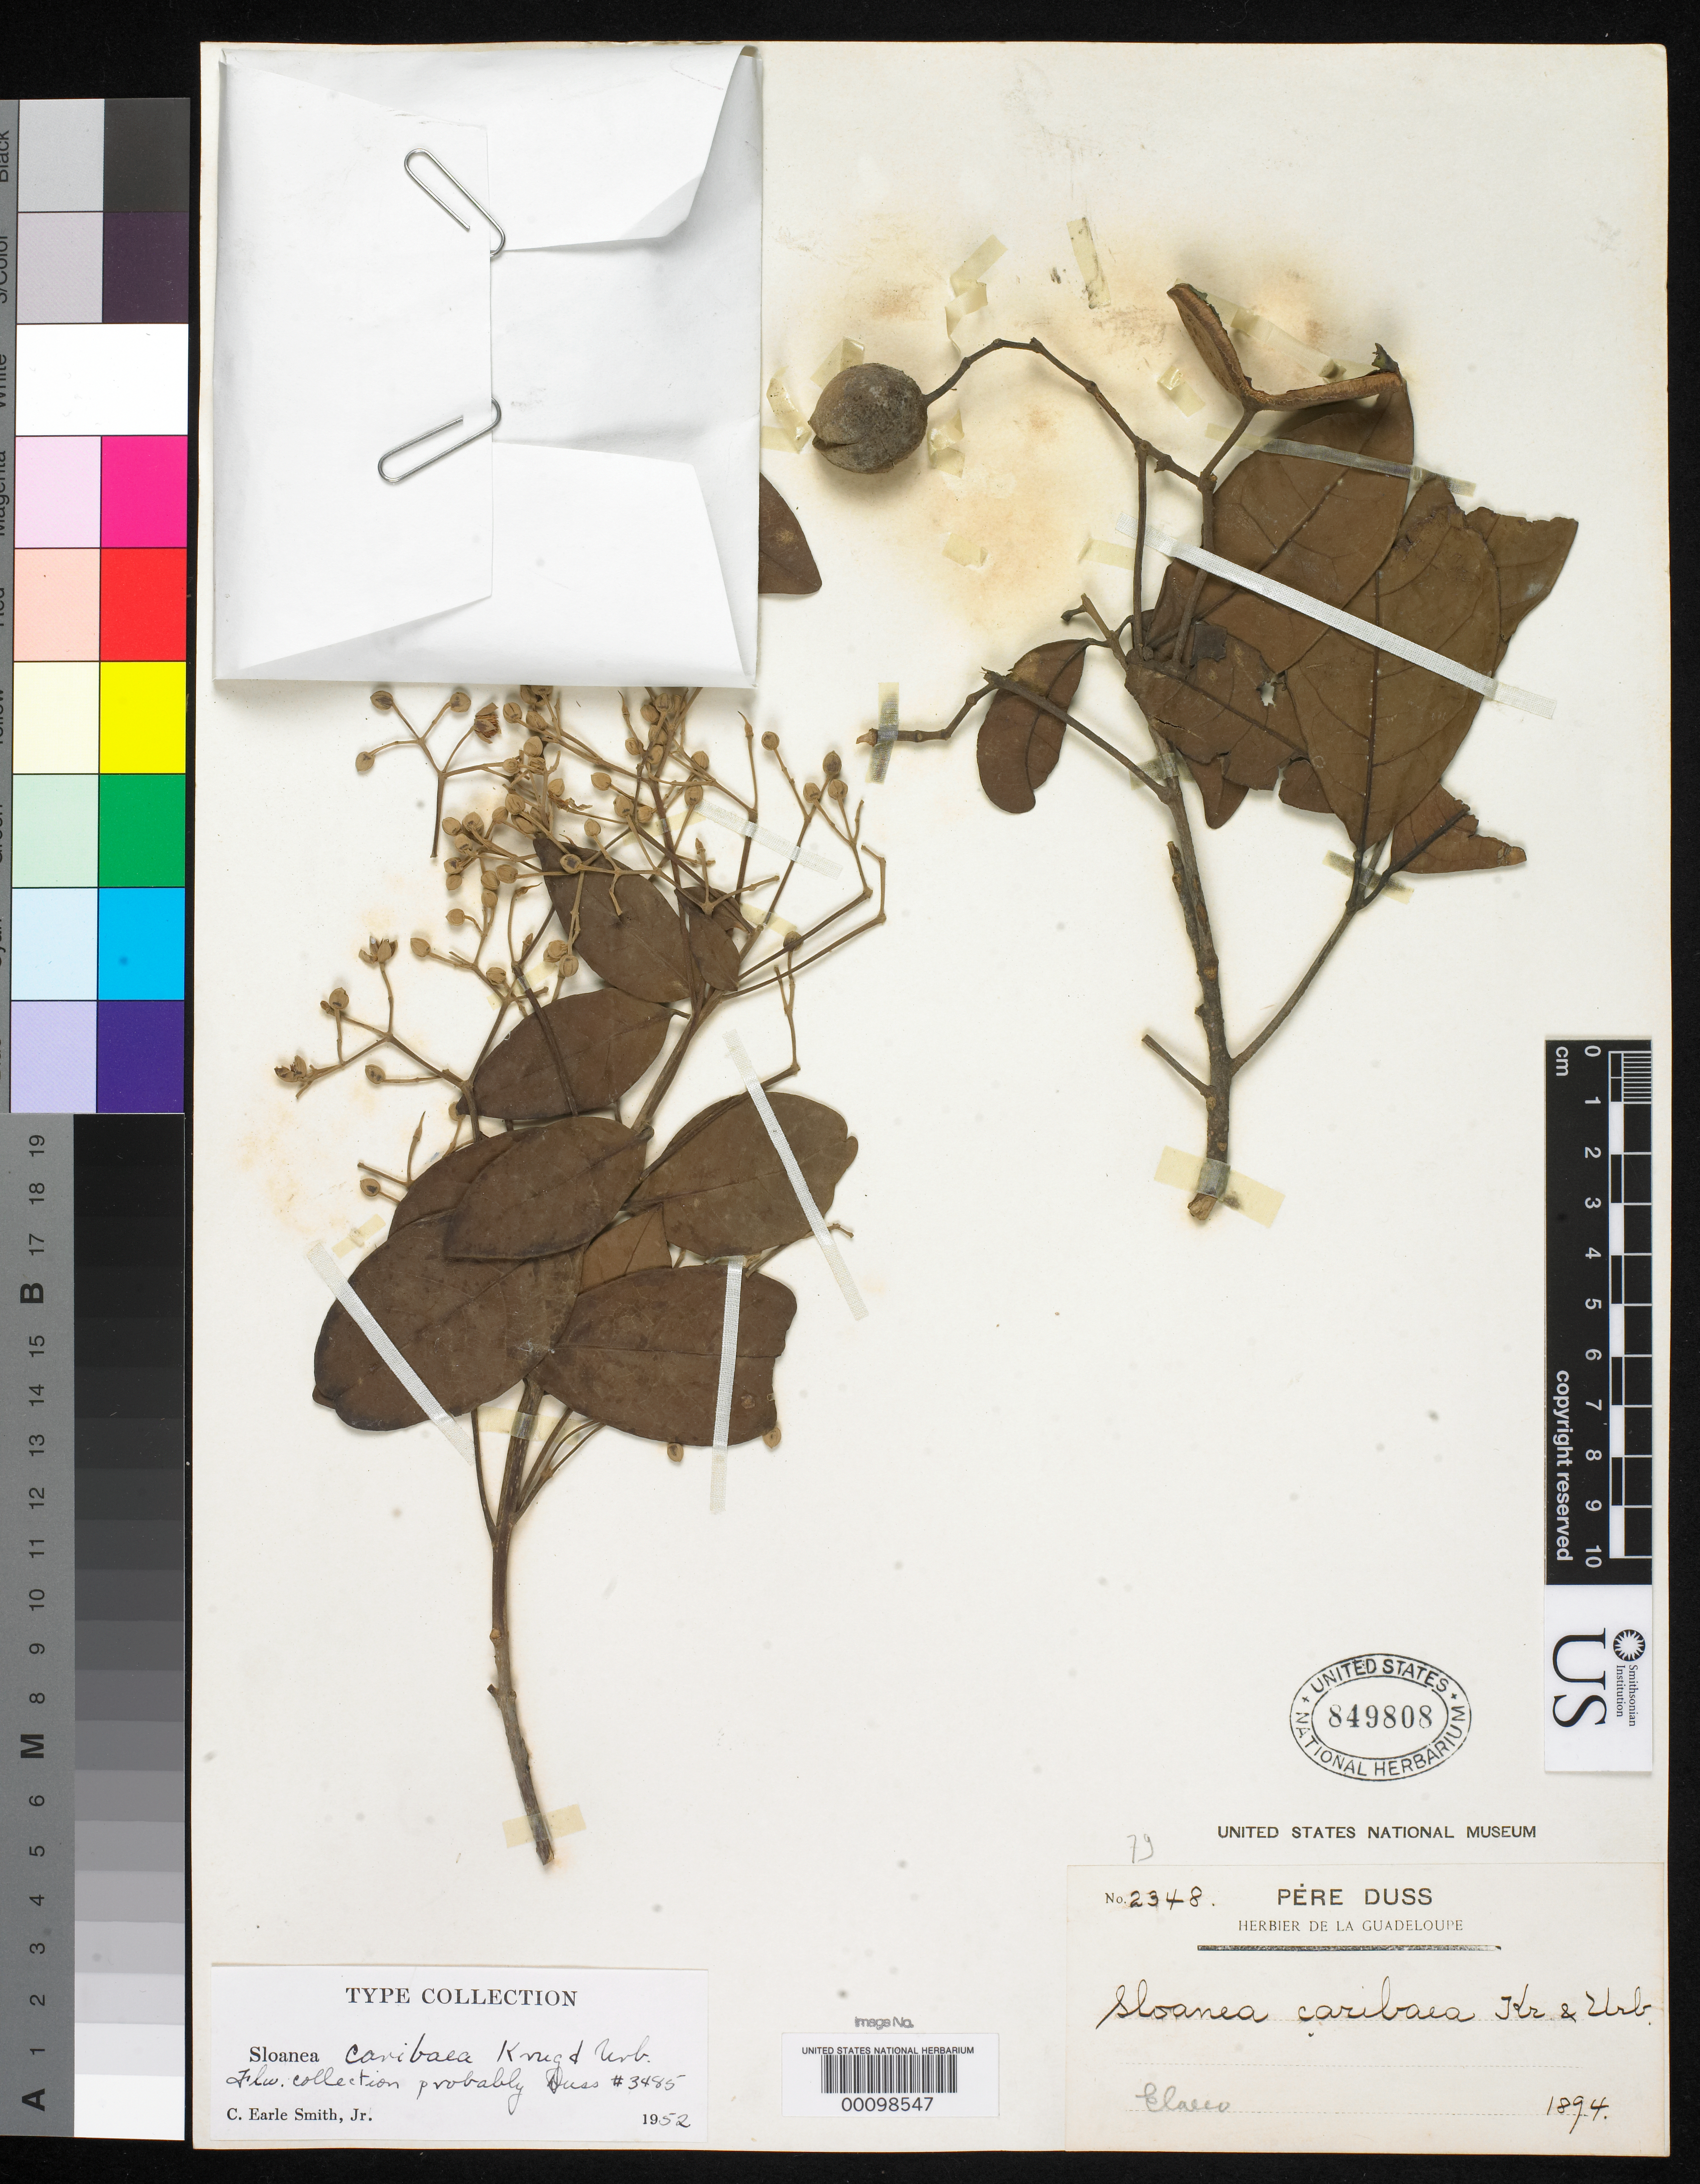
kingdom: Plantae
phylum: Tracheophyta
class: Magnoliopsida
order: Oxalidales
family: Elaeocarpaceae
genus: Sloanea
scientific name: Sloanea caribaea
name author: Krug & Urb. in Duss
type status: Syntype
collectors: Père Duss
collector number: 2348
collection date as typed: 1894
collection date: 1894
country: Guadeloupe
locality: Bois de Bains-Jaunes.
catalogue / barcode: US 849808